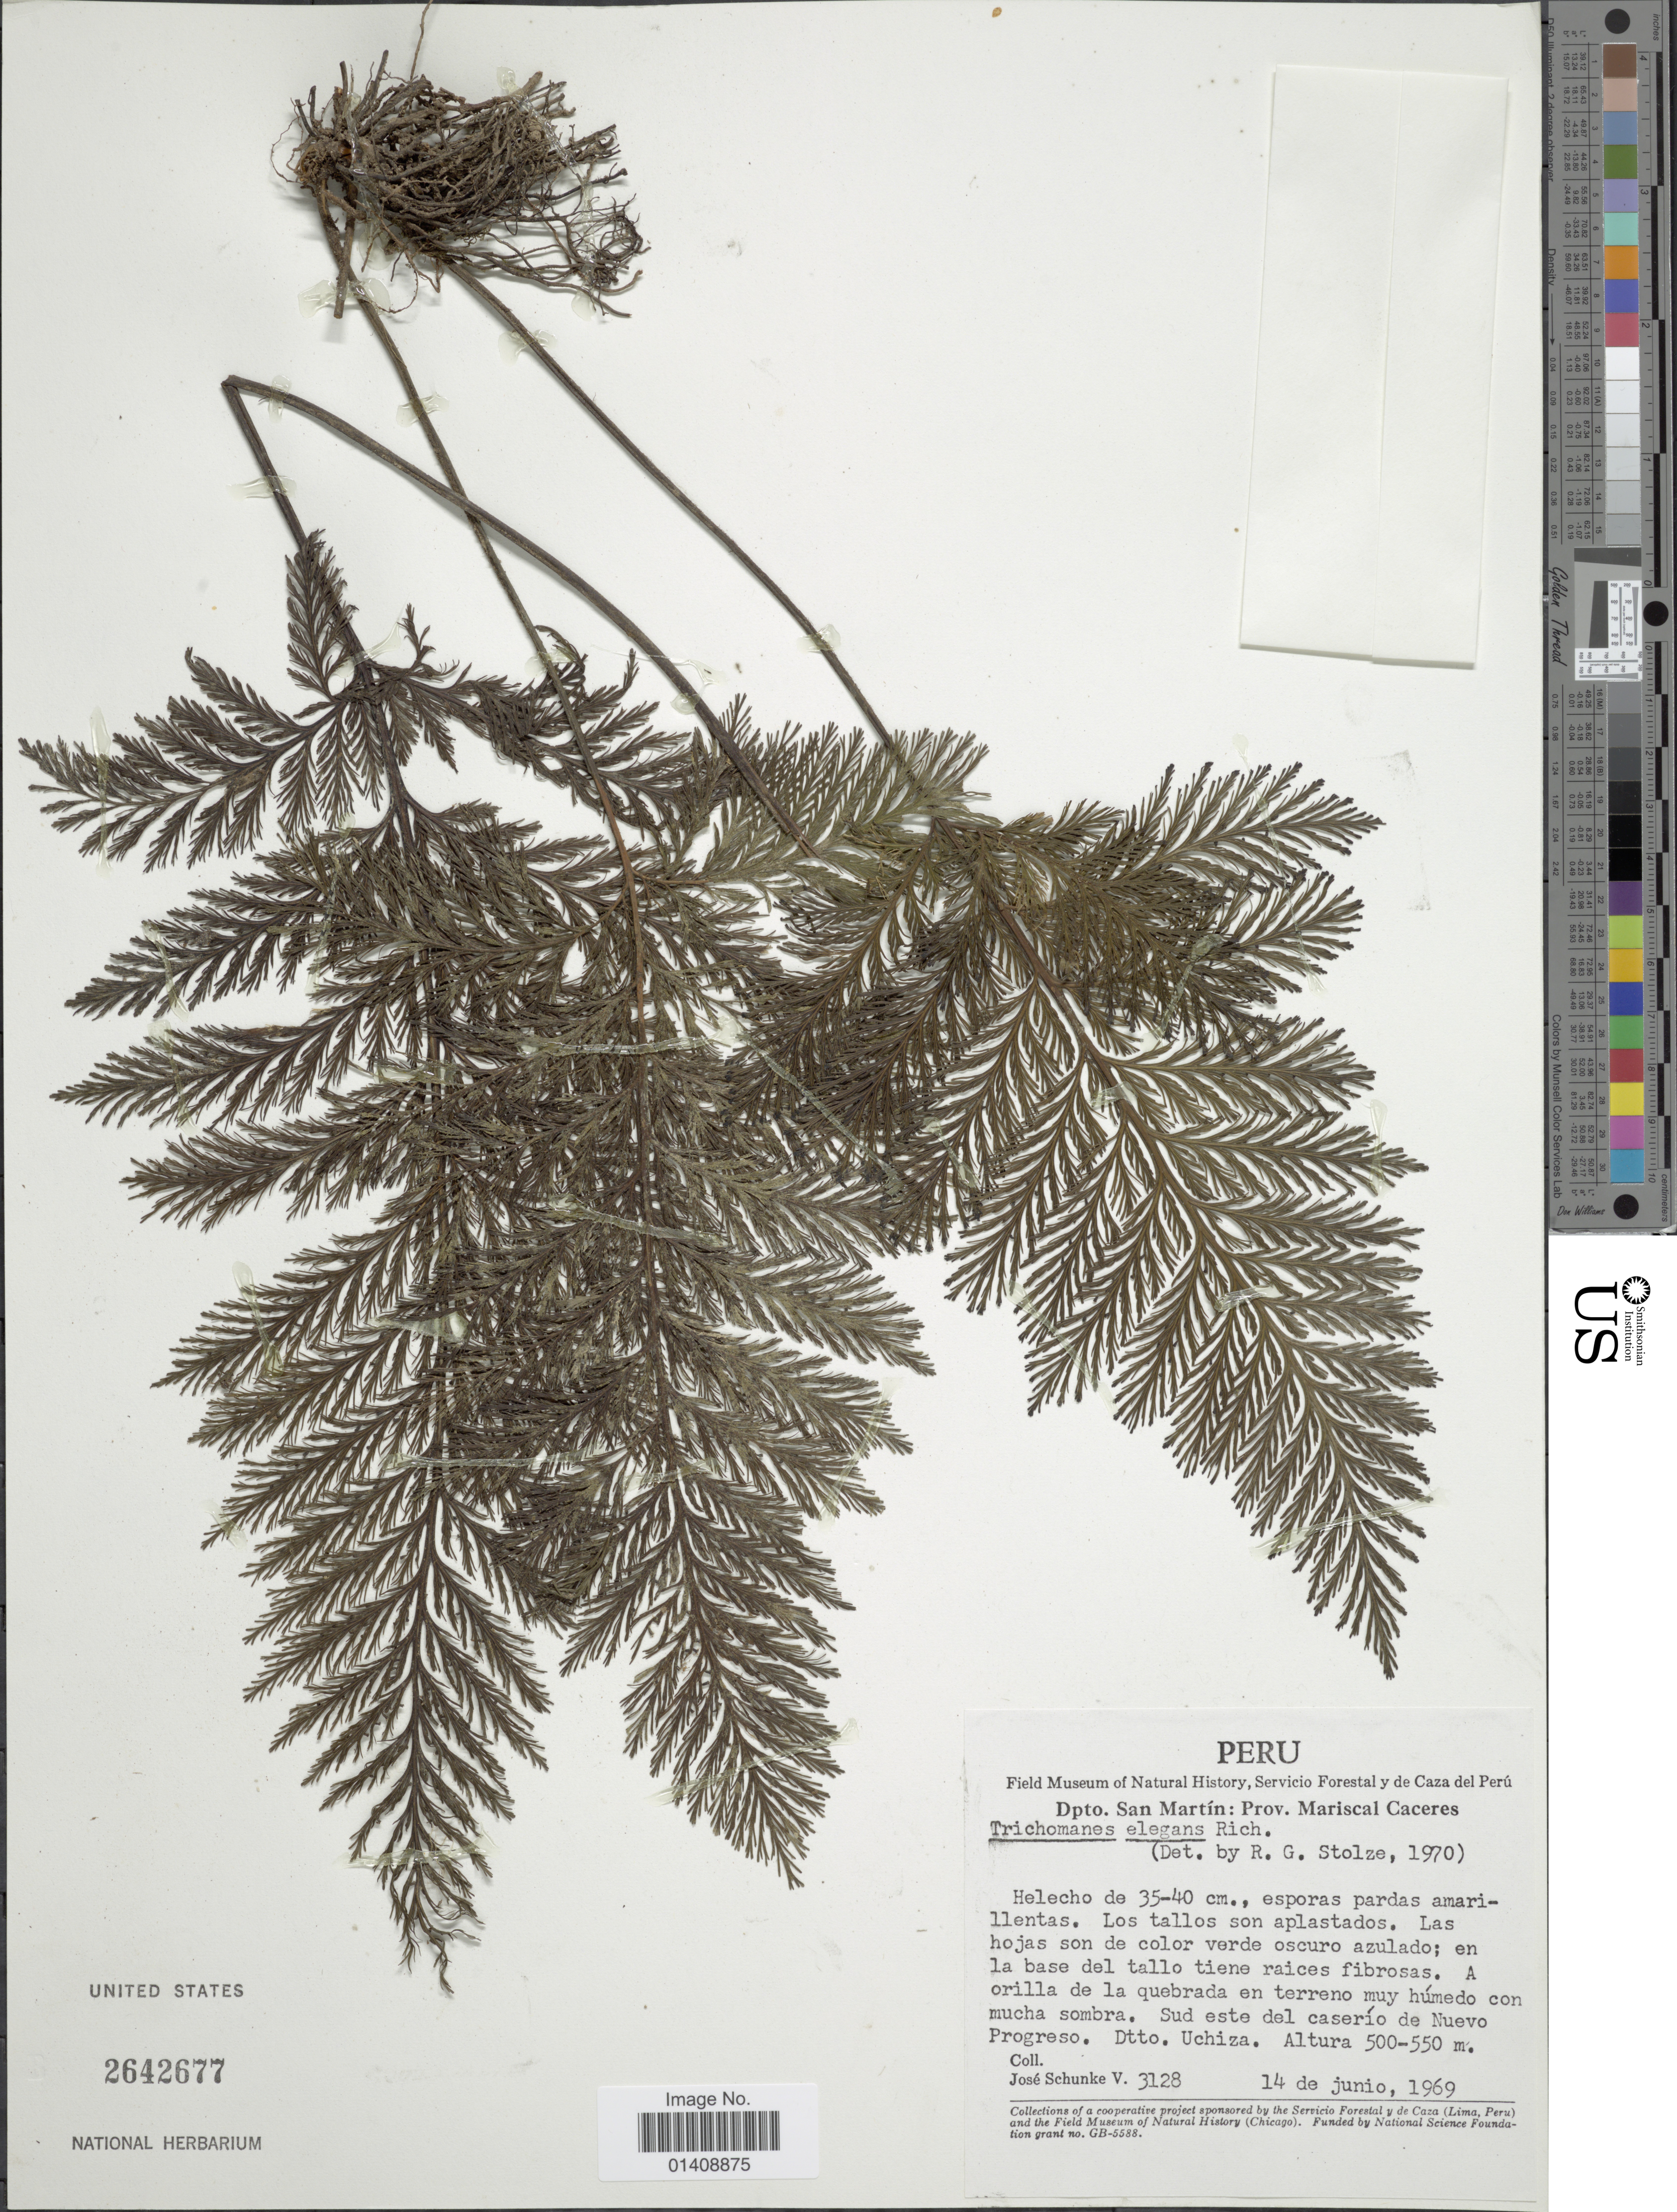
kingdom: Plantae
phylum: Tracheophyta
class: Polypodiopsida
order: Hymenophyllales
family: Hymenophyllaceae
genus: Trichomanes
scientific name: Trichomanes elegans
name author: Rich.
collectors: J. Schunke Vigo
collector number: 3128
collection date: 1969-06-14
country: Peru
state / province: San Martín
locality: Prov. Mariscal Caceres. Sud este del caserio de Nuevo Progreso. Dtto. Uchiza.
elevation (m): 500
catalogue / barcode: US 2642677